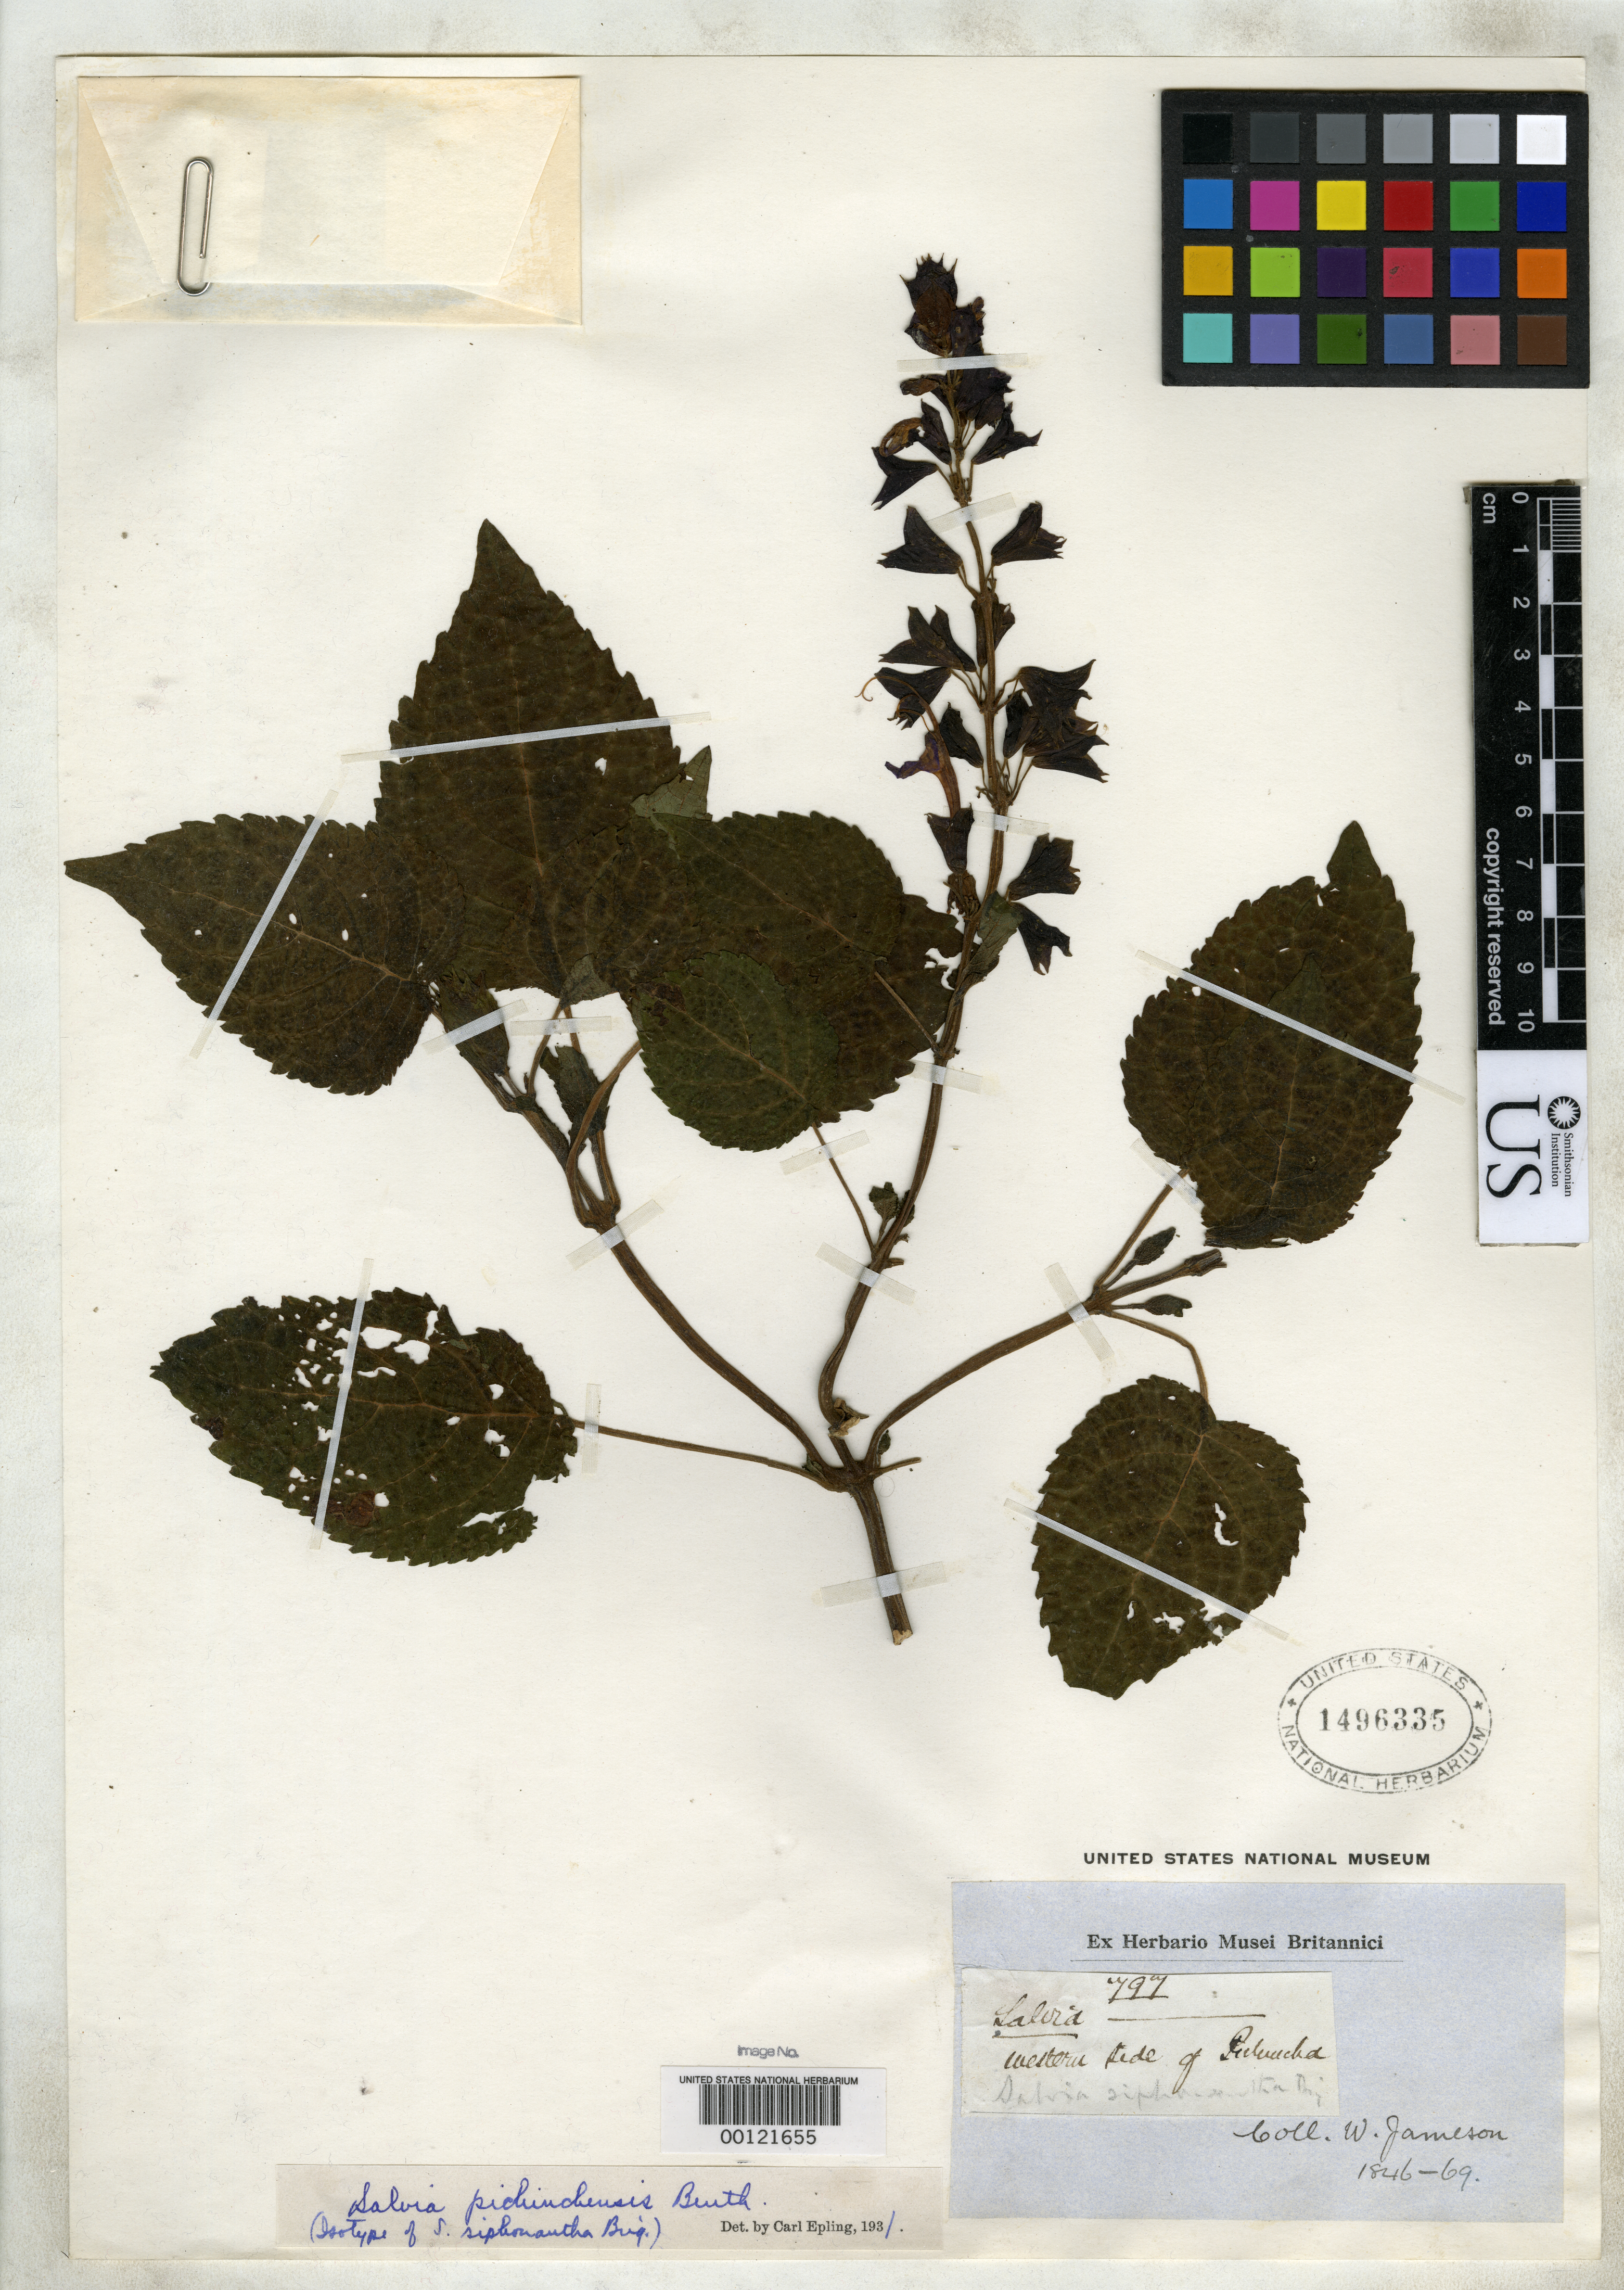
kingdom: Plantae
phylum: Tracheophyta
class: Magnoliopsida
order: Lamiales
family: Lamiaceae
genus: Salvia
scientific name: Salvia siphonantha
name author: Briq.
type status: Isotype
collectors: W. Jameson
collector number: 797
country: Ecuador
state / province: Pichincha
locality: Mount Pichincha.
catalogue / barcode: US 1496335